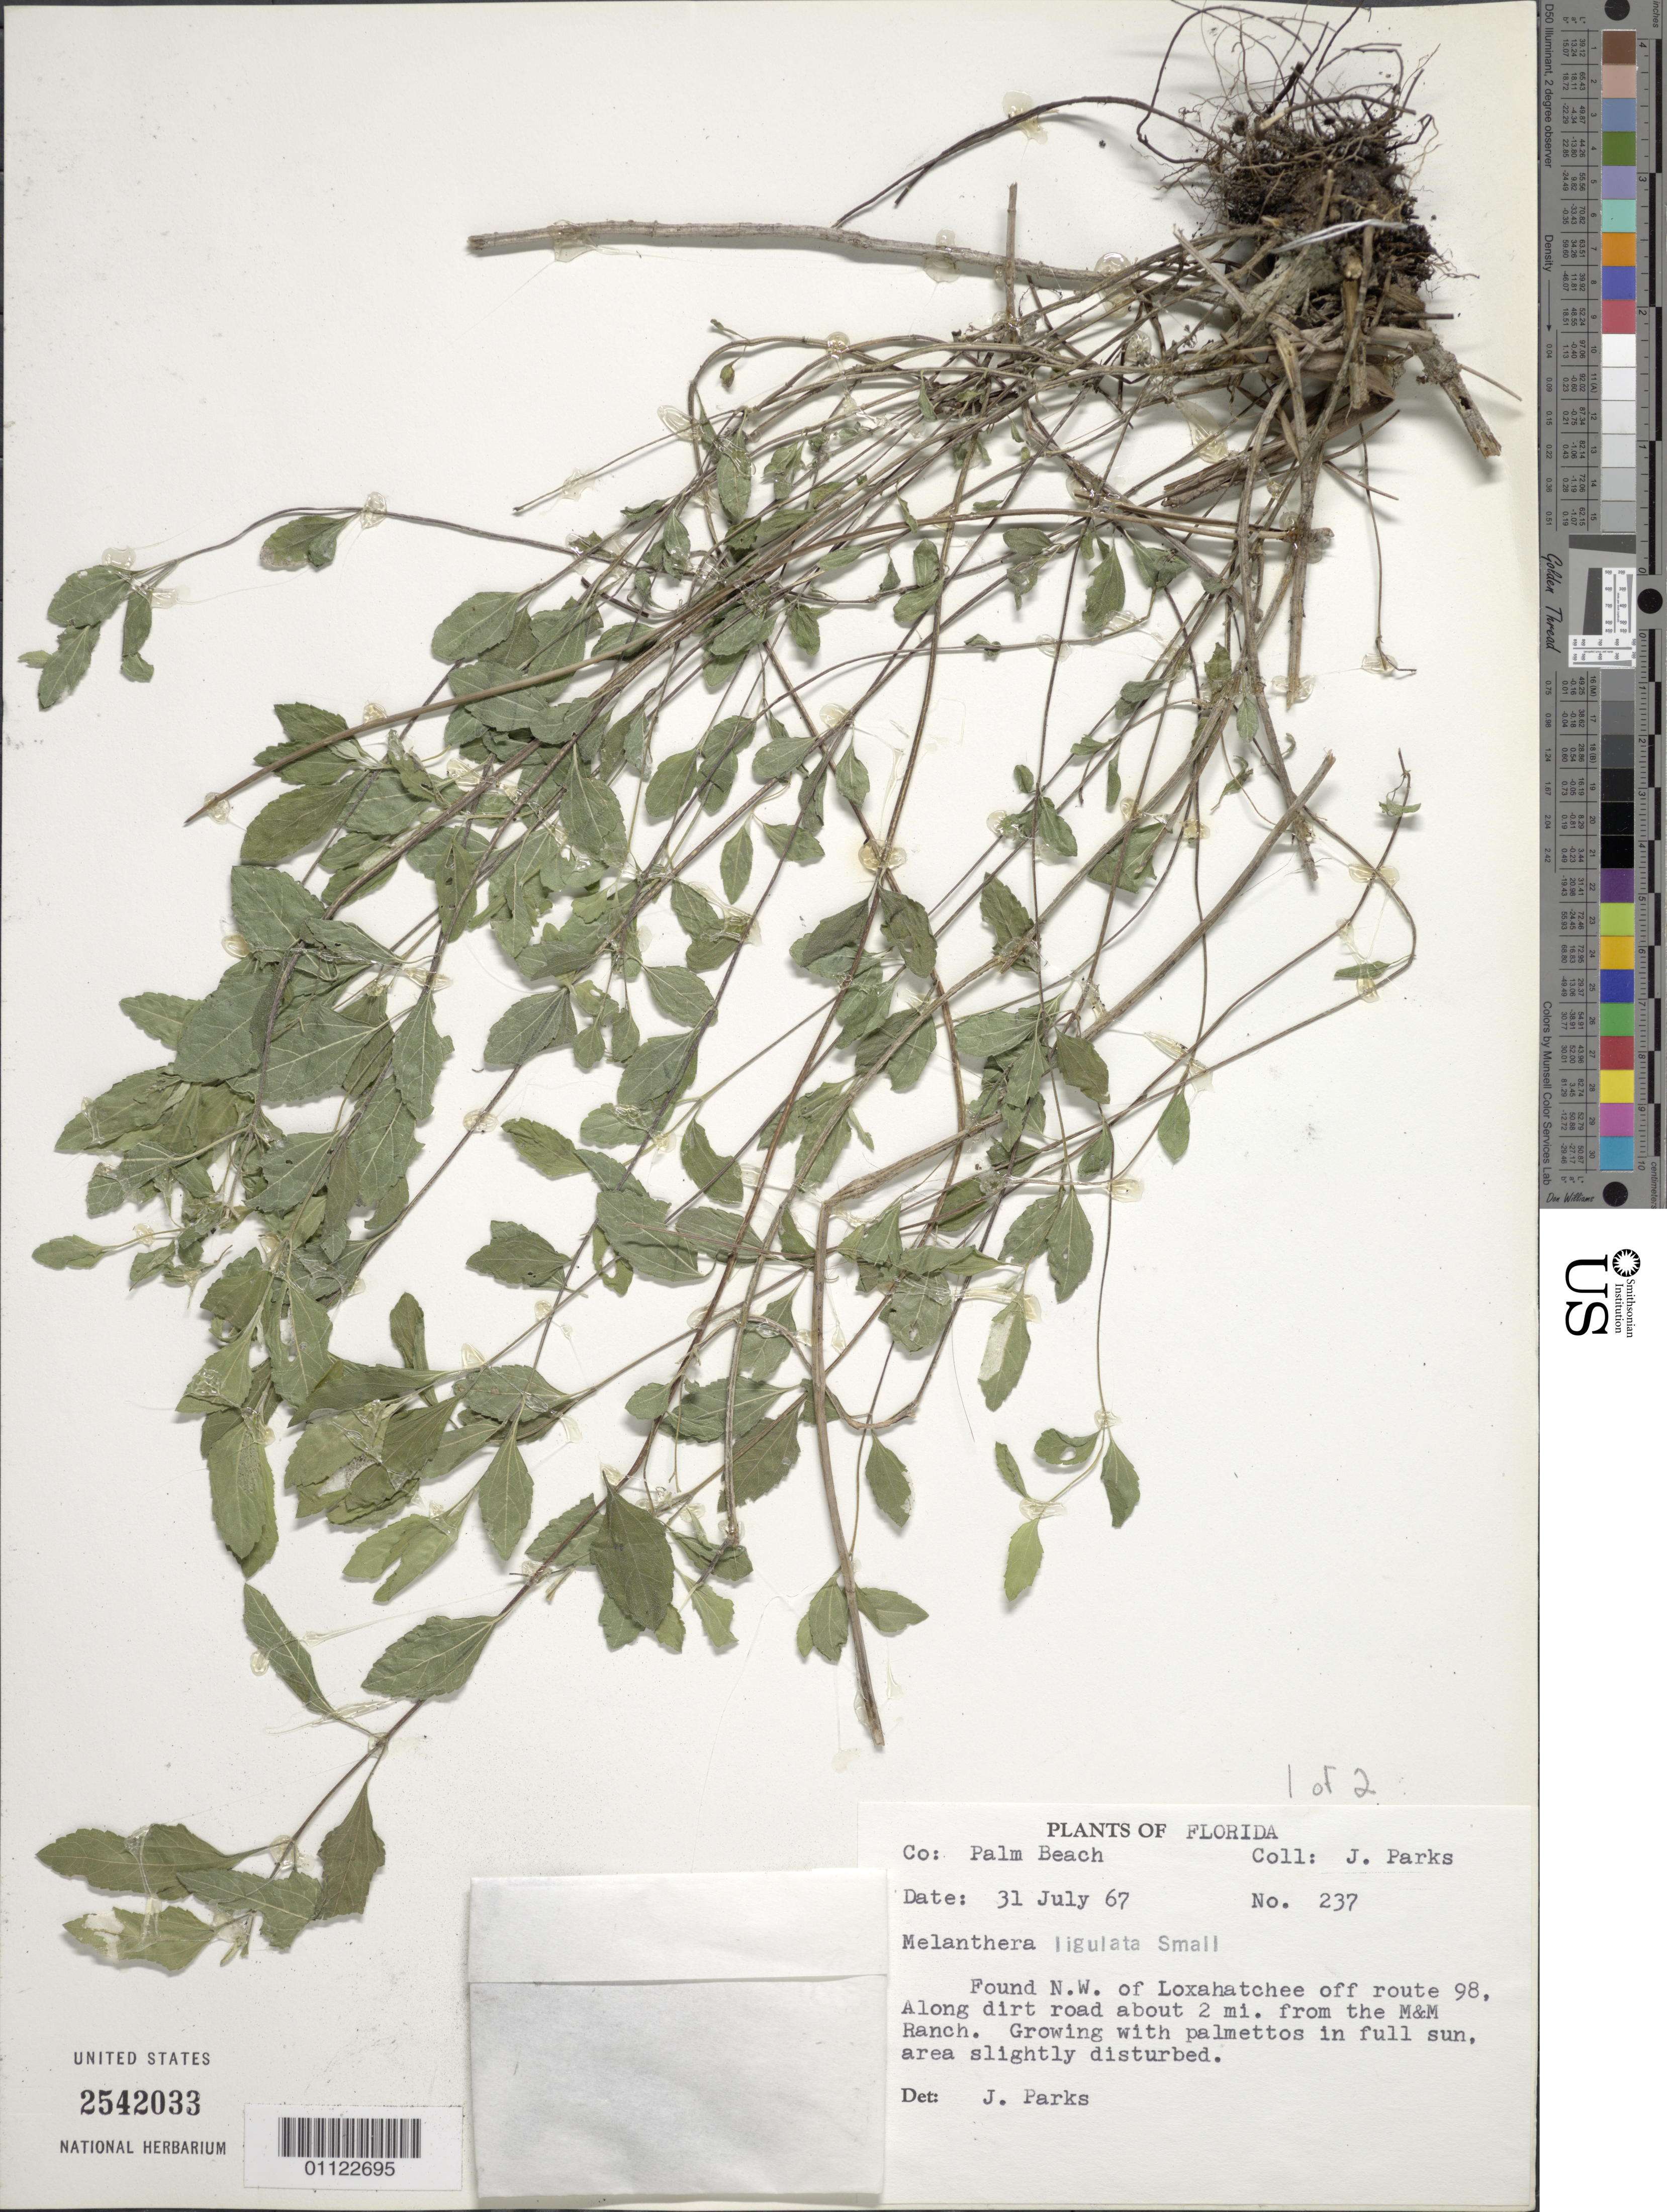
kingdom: Plantae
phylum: Tracheophyta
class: Magnoliopsida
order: Asterales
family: Asteraceae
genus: Melanthera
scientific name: Melanthera ligulata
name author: Small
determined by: Parks, J.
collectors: J. Parks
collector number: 237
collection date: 1967-07-31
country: United States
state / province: Florida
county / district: Palm Beach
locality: Found N.W. of Loxahatchee off route 98, along dirt road about 2 mi. from the M&M Ranch.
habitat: Growing with palmettos in full sun, area slightly disturbed.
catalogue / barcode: US 2542033